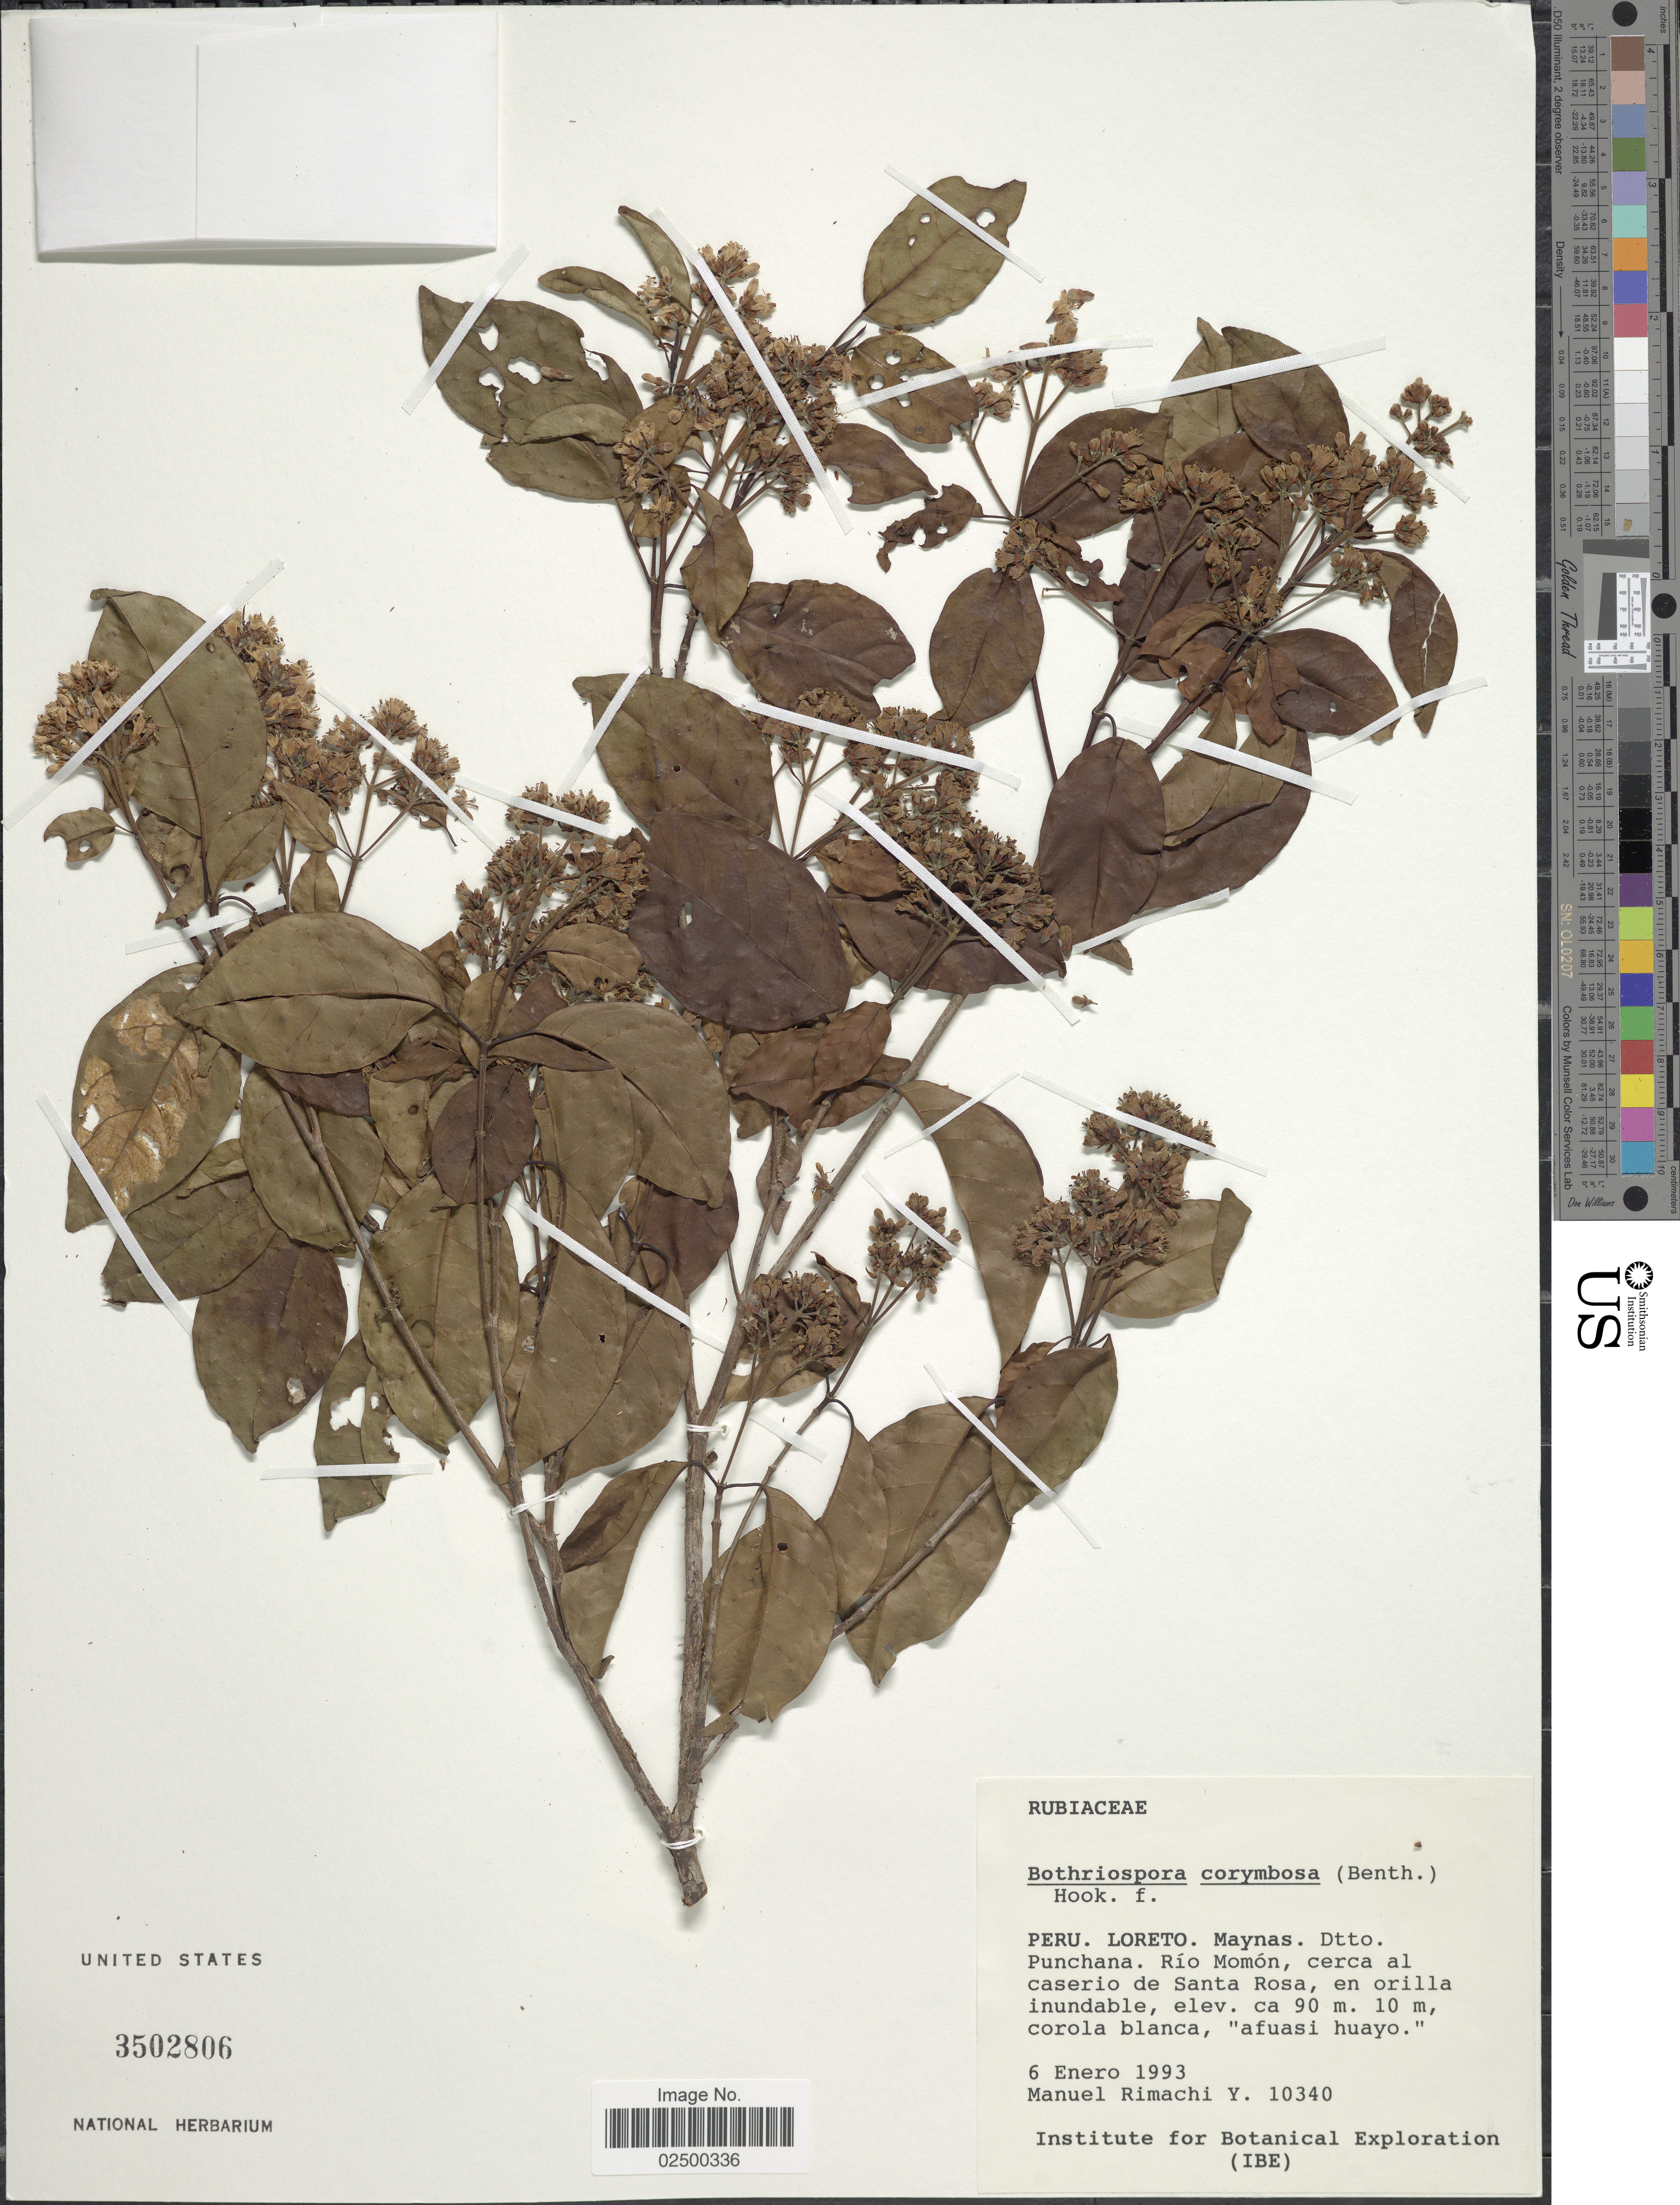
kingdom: Plantae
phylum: Tracheophyta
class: Magnoliopsida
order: Gentianales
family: Rubiaceae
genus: Bothriospora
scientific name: Bothriospora corymbosa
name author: (Benth.) Hook. f.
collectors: M. Rimachi Y.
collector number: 10340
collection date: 1993-01-06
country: Peru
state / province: Loreto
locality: Maynas, Dtto. Puchanca, Rio Momon, cerca al caserio de Santa Rosa, en orilla inundable, 10 m.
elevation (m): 90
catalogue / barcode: US 3502806